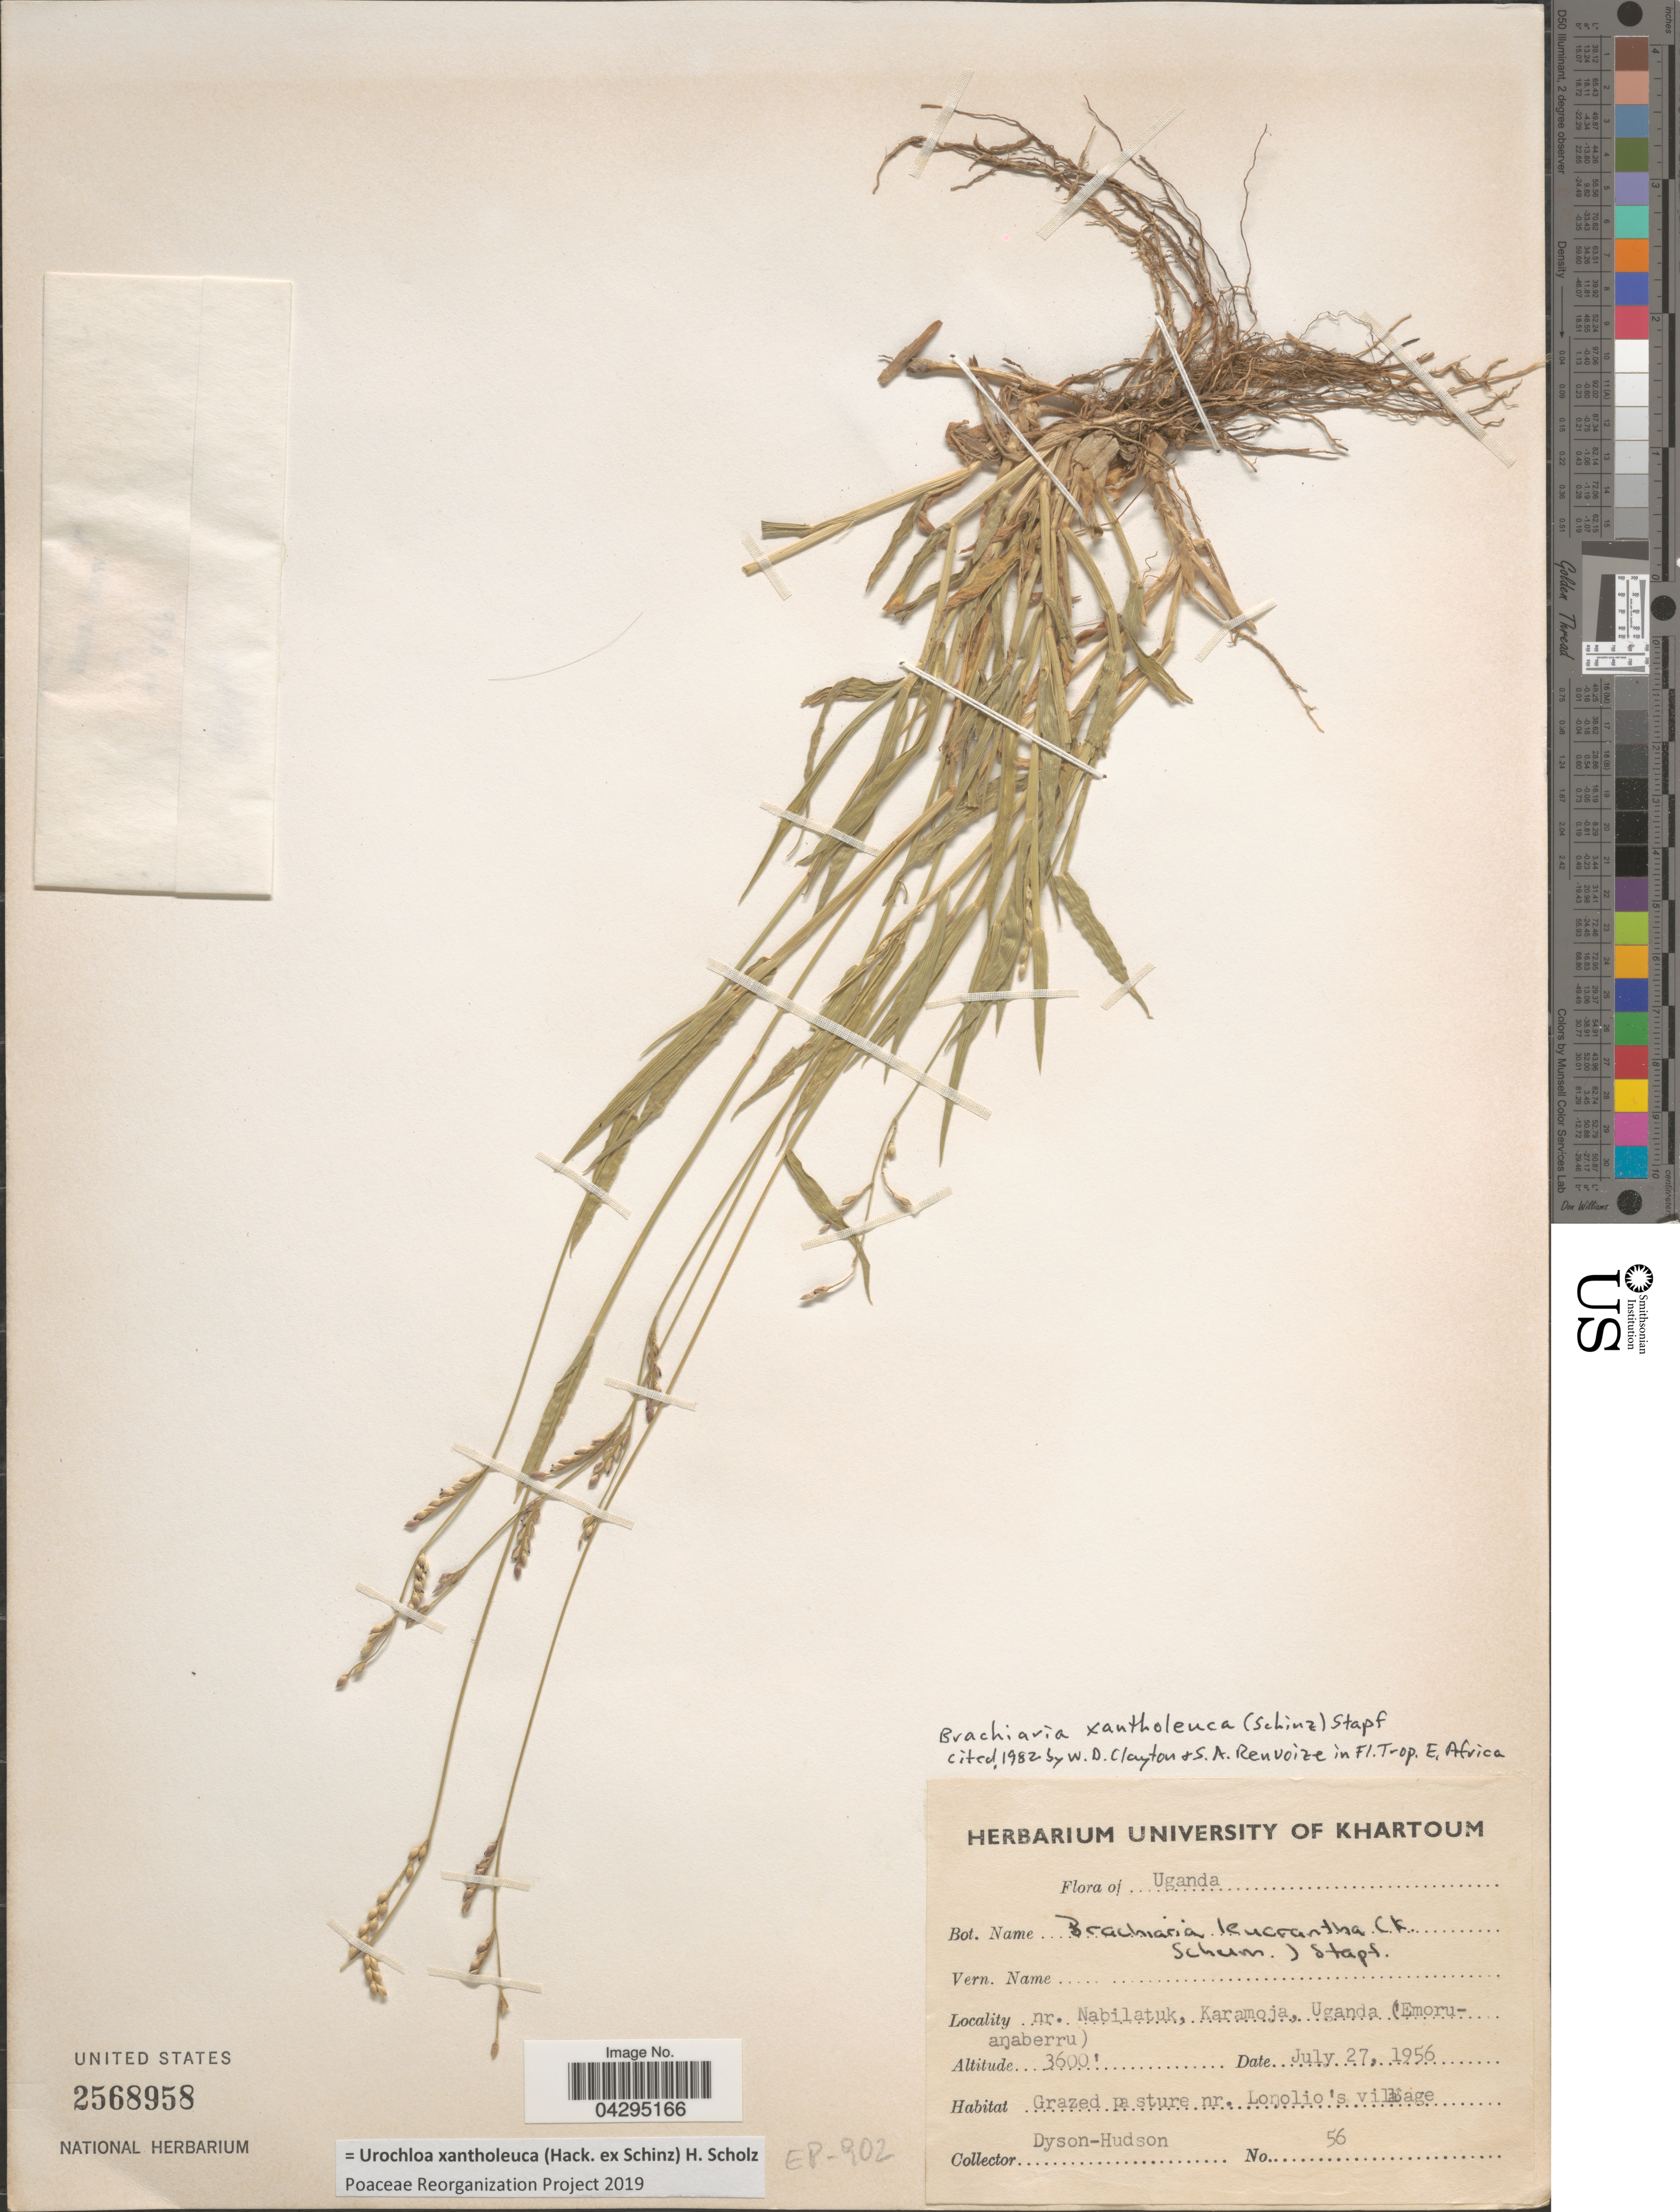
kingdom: Plantae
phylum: Tracheophyta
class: Liliopsida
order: Poales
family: Poaceae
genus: Urochloa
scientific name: Urochloa xantholeuca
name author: (Hack. ex Schinz) H. Scholz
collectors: Dyson-Hudson, --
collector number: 56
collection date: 1956-07-27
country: Uganda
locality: Nr. Nabilatuk, Karamoja, Uganda ('Emoru-anjaberr). Grazed pasture nr. Lonolio's village.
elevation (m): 1097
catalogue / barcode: US 2568958